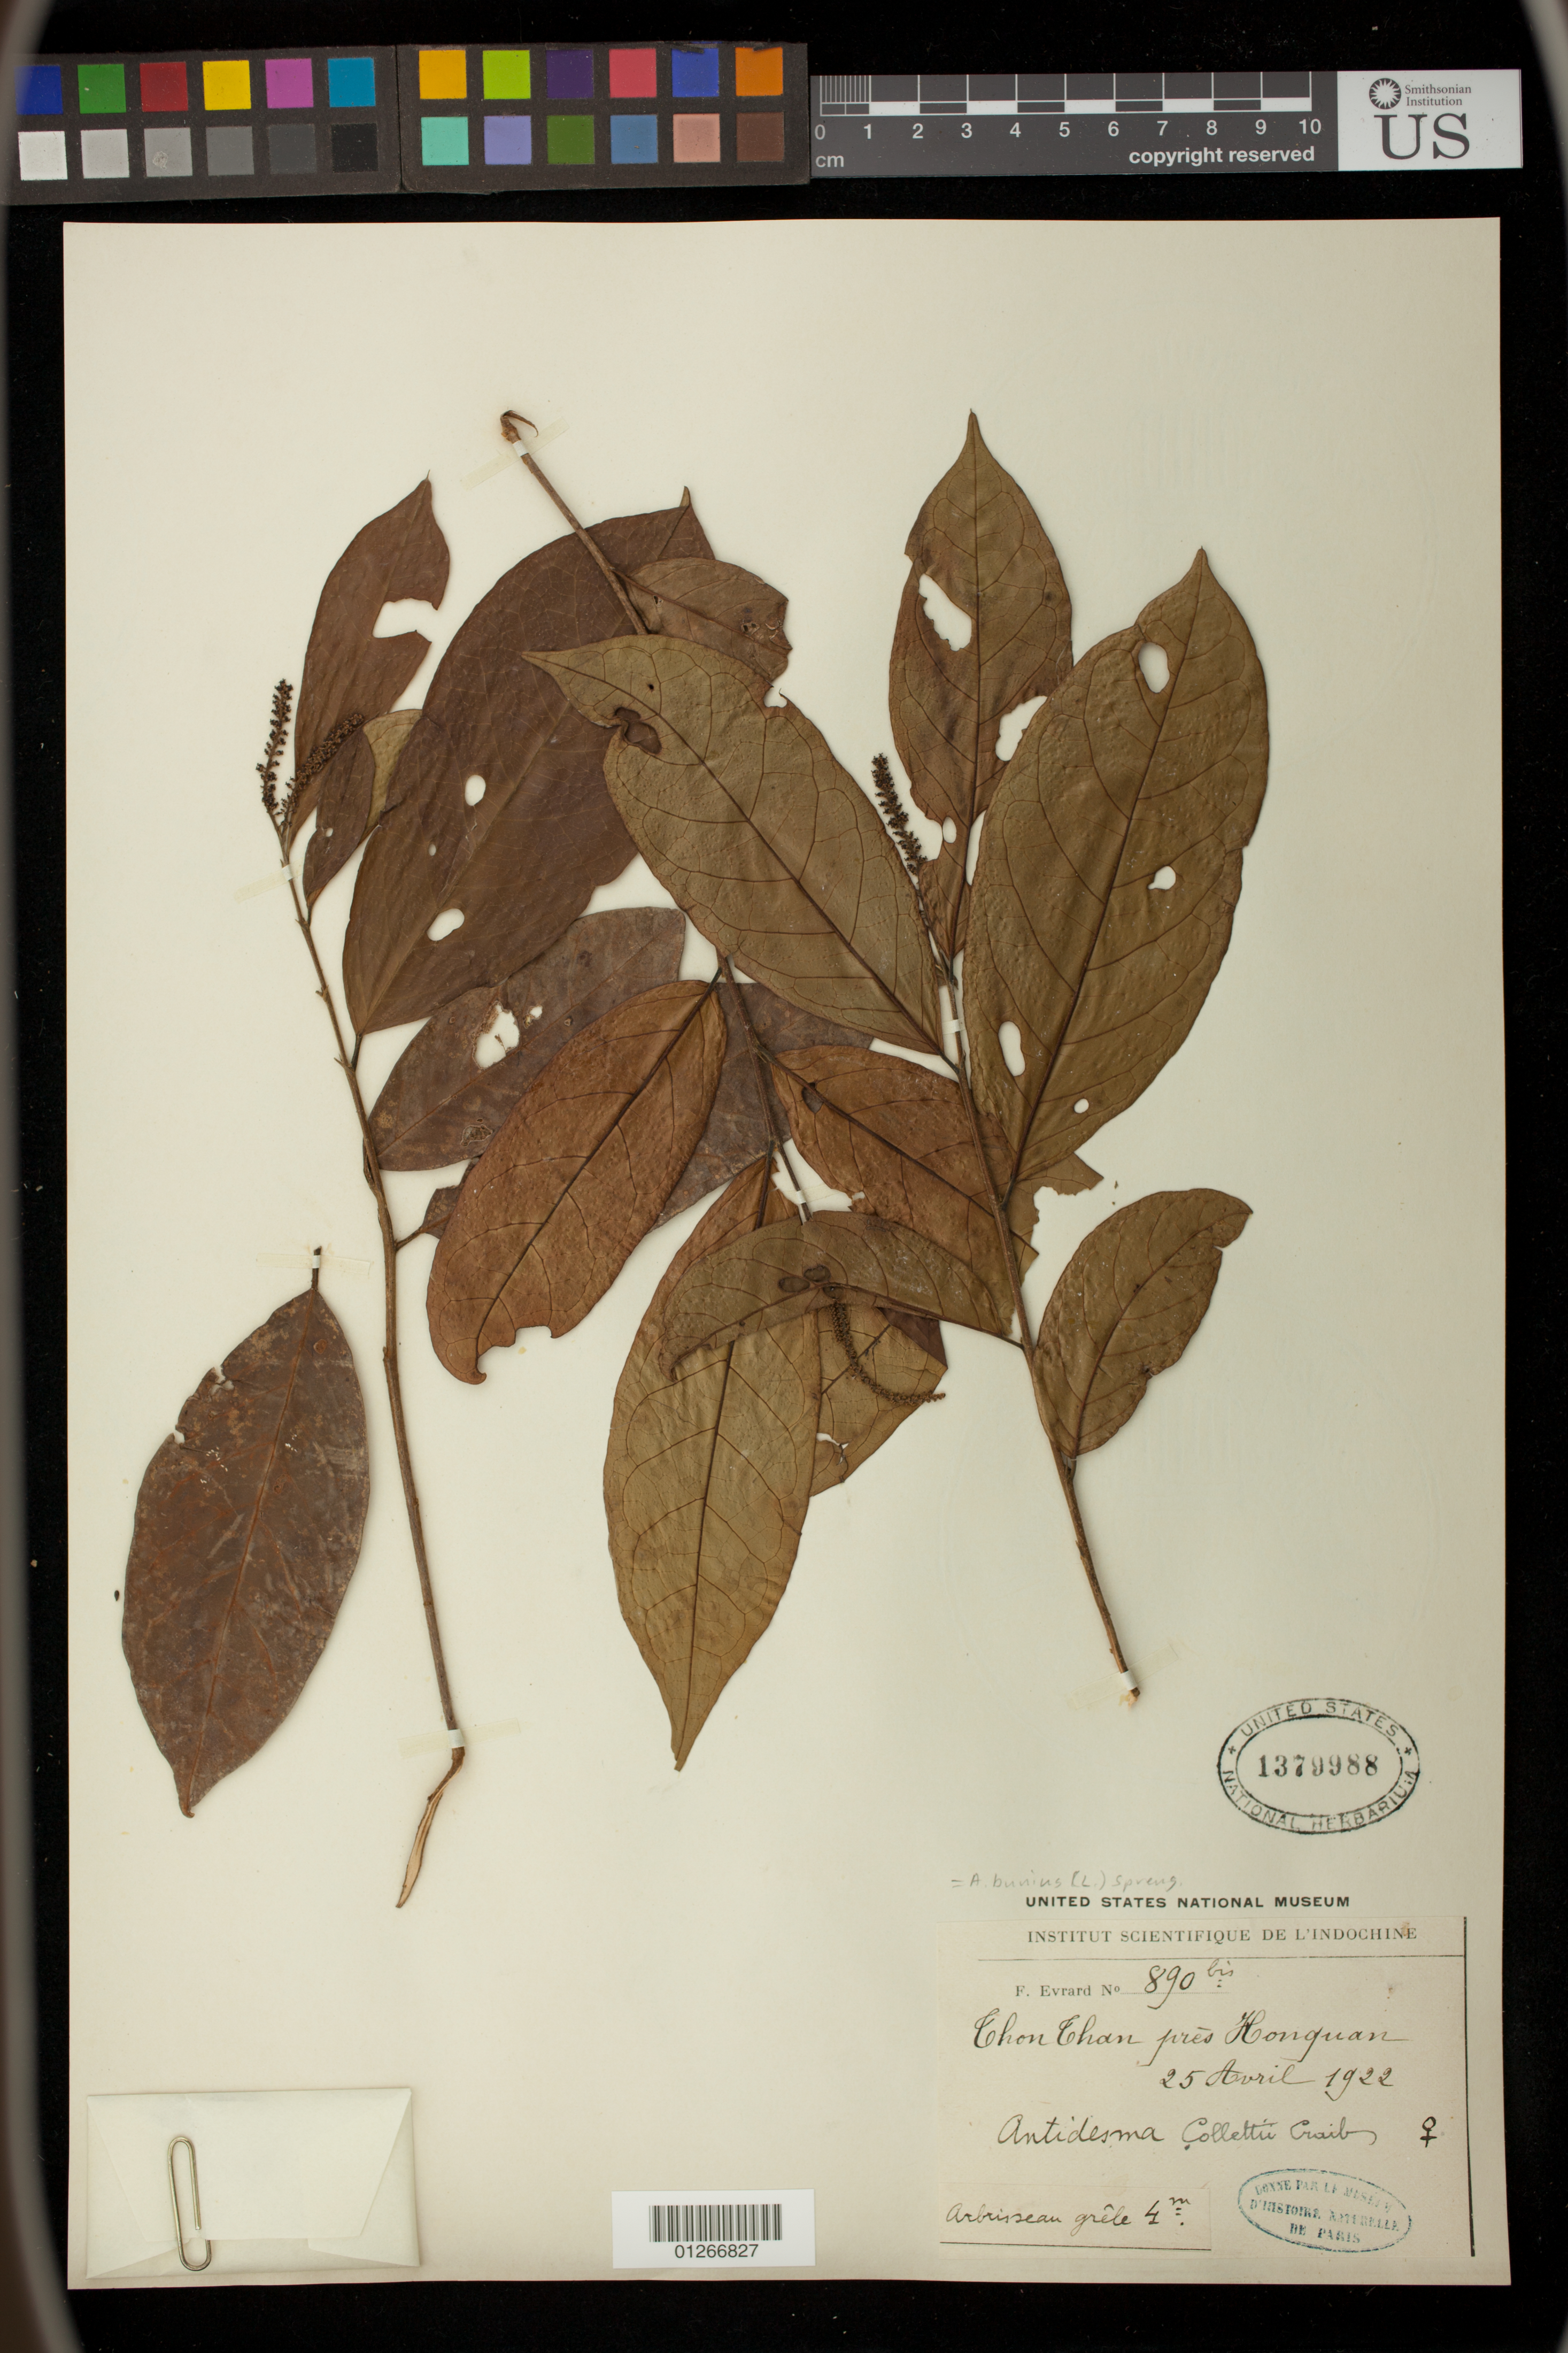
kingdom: Plantae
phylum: Tracheophyta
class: Magnoliopsida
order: Malpighiales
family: Phyllanthaceae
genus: Antidesma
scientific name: Antidesma bunius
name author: (L.) Spreng.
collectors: C. Chan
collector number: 890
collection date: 1922-04-25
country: China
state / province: Hong Kong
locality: near Honguan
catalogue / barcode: US 1379988